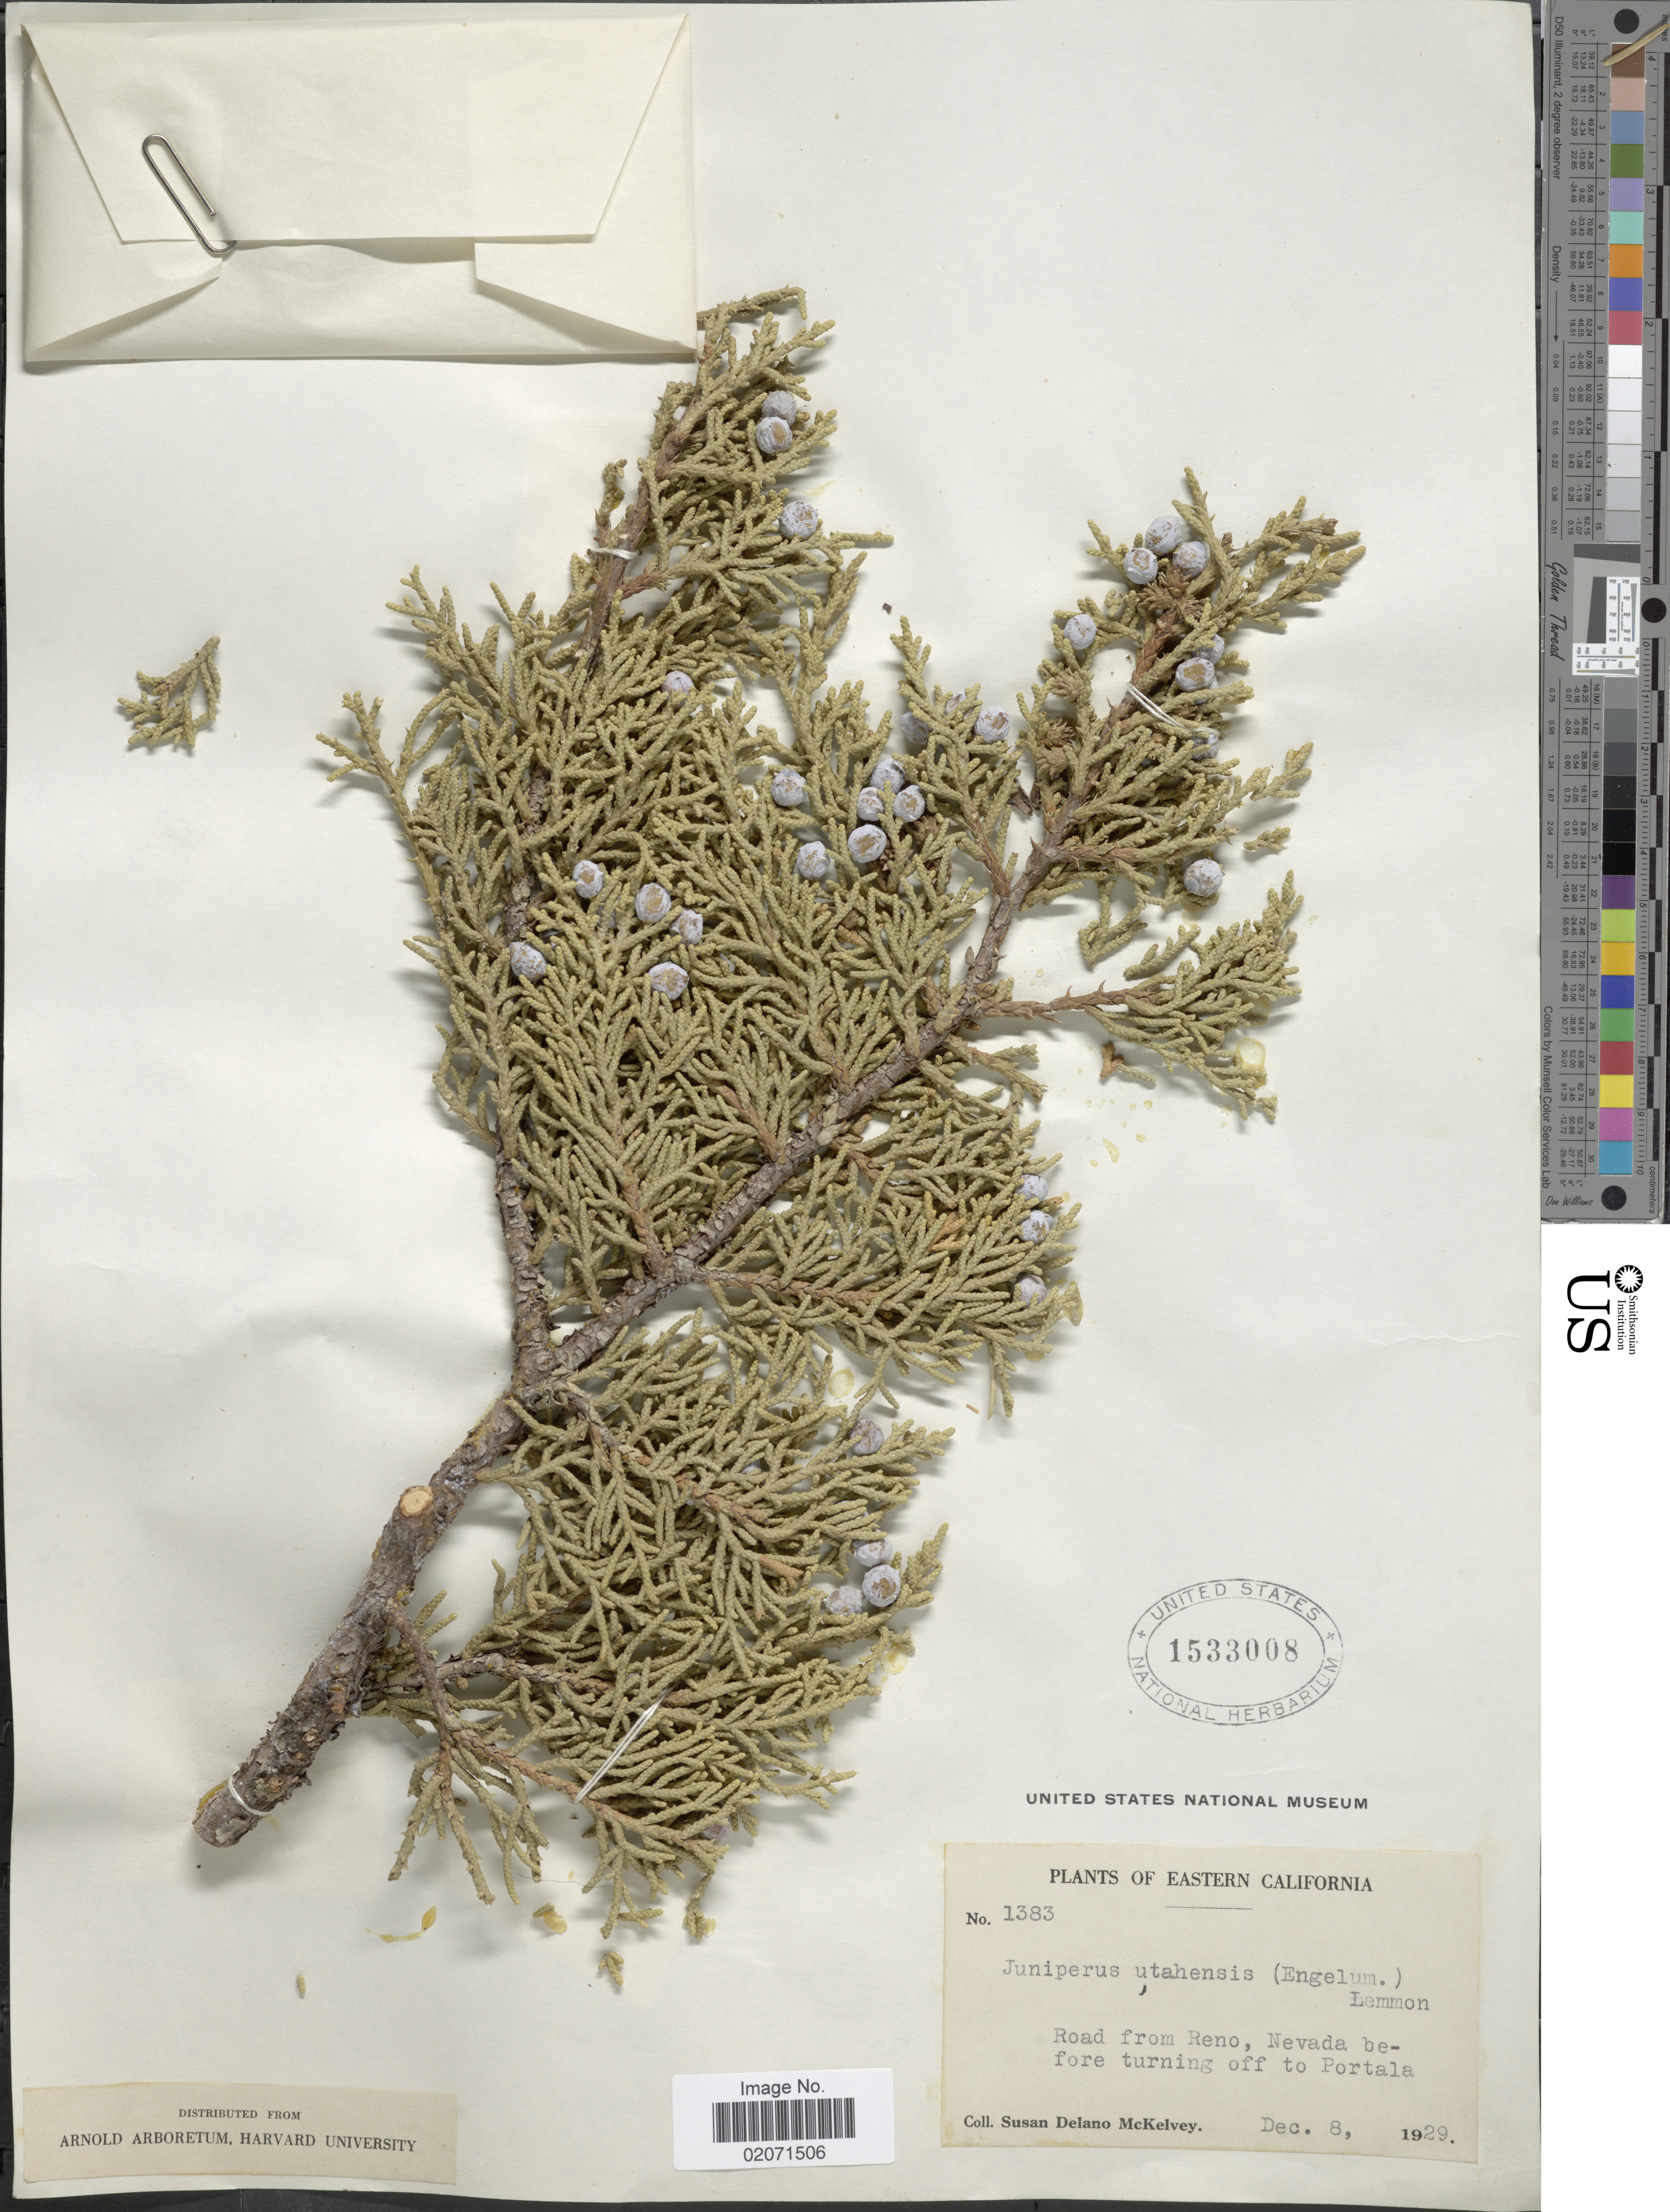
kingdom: Plantae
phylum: Tracheophyta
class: Pinopsida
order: Pinales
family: Cupressaceae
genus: Juniperus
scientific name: Juniperus osteosperma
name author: (Torr.) Little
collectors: S. A. McKelvey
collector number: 1383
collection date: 1929-12-08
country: United States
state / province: California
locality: Eastern California, Canyon on road from Reno, Nevada, before turning off to Portola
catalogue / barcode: US 1533008